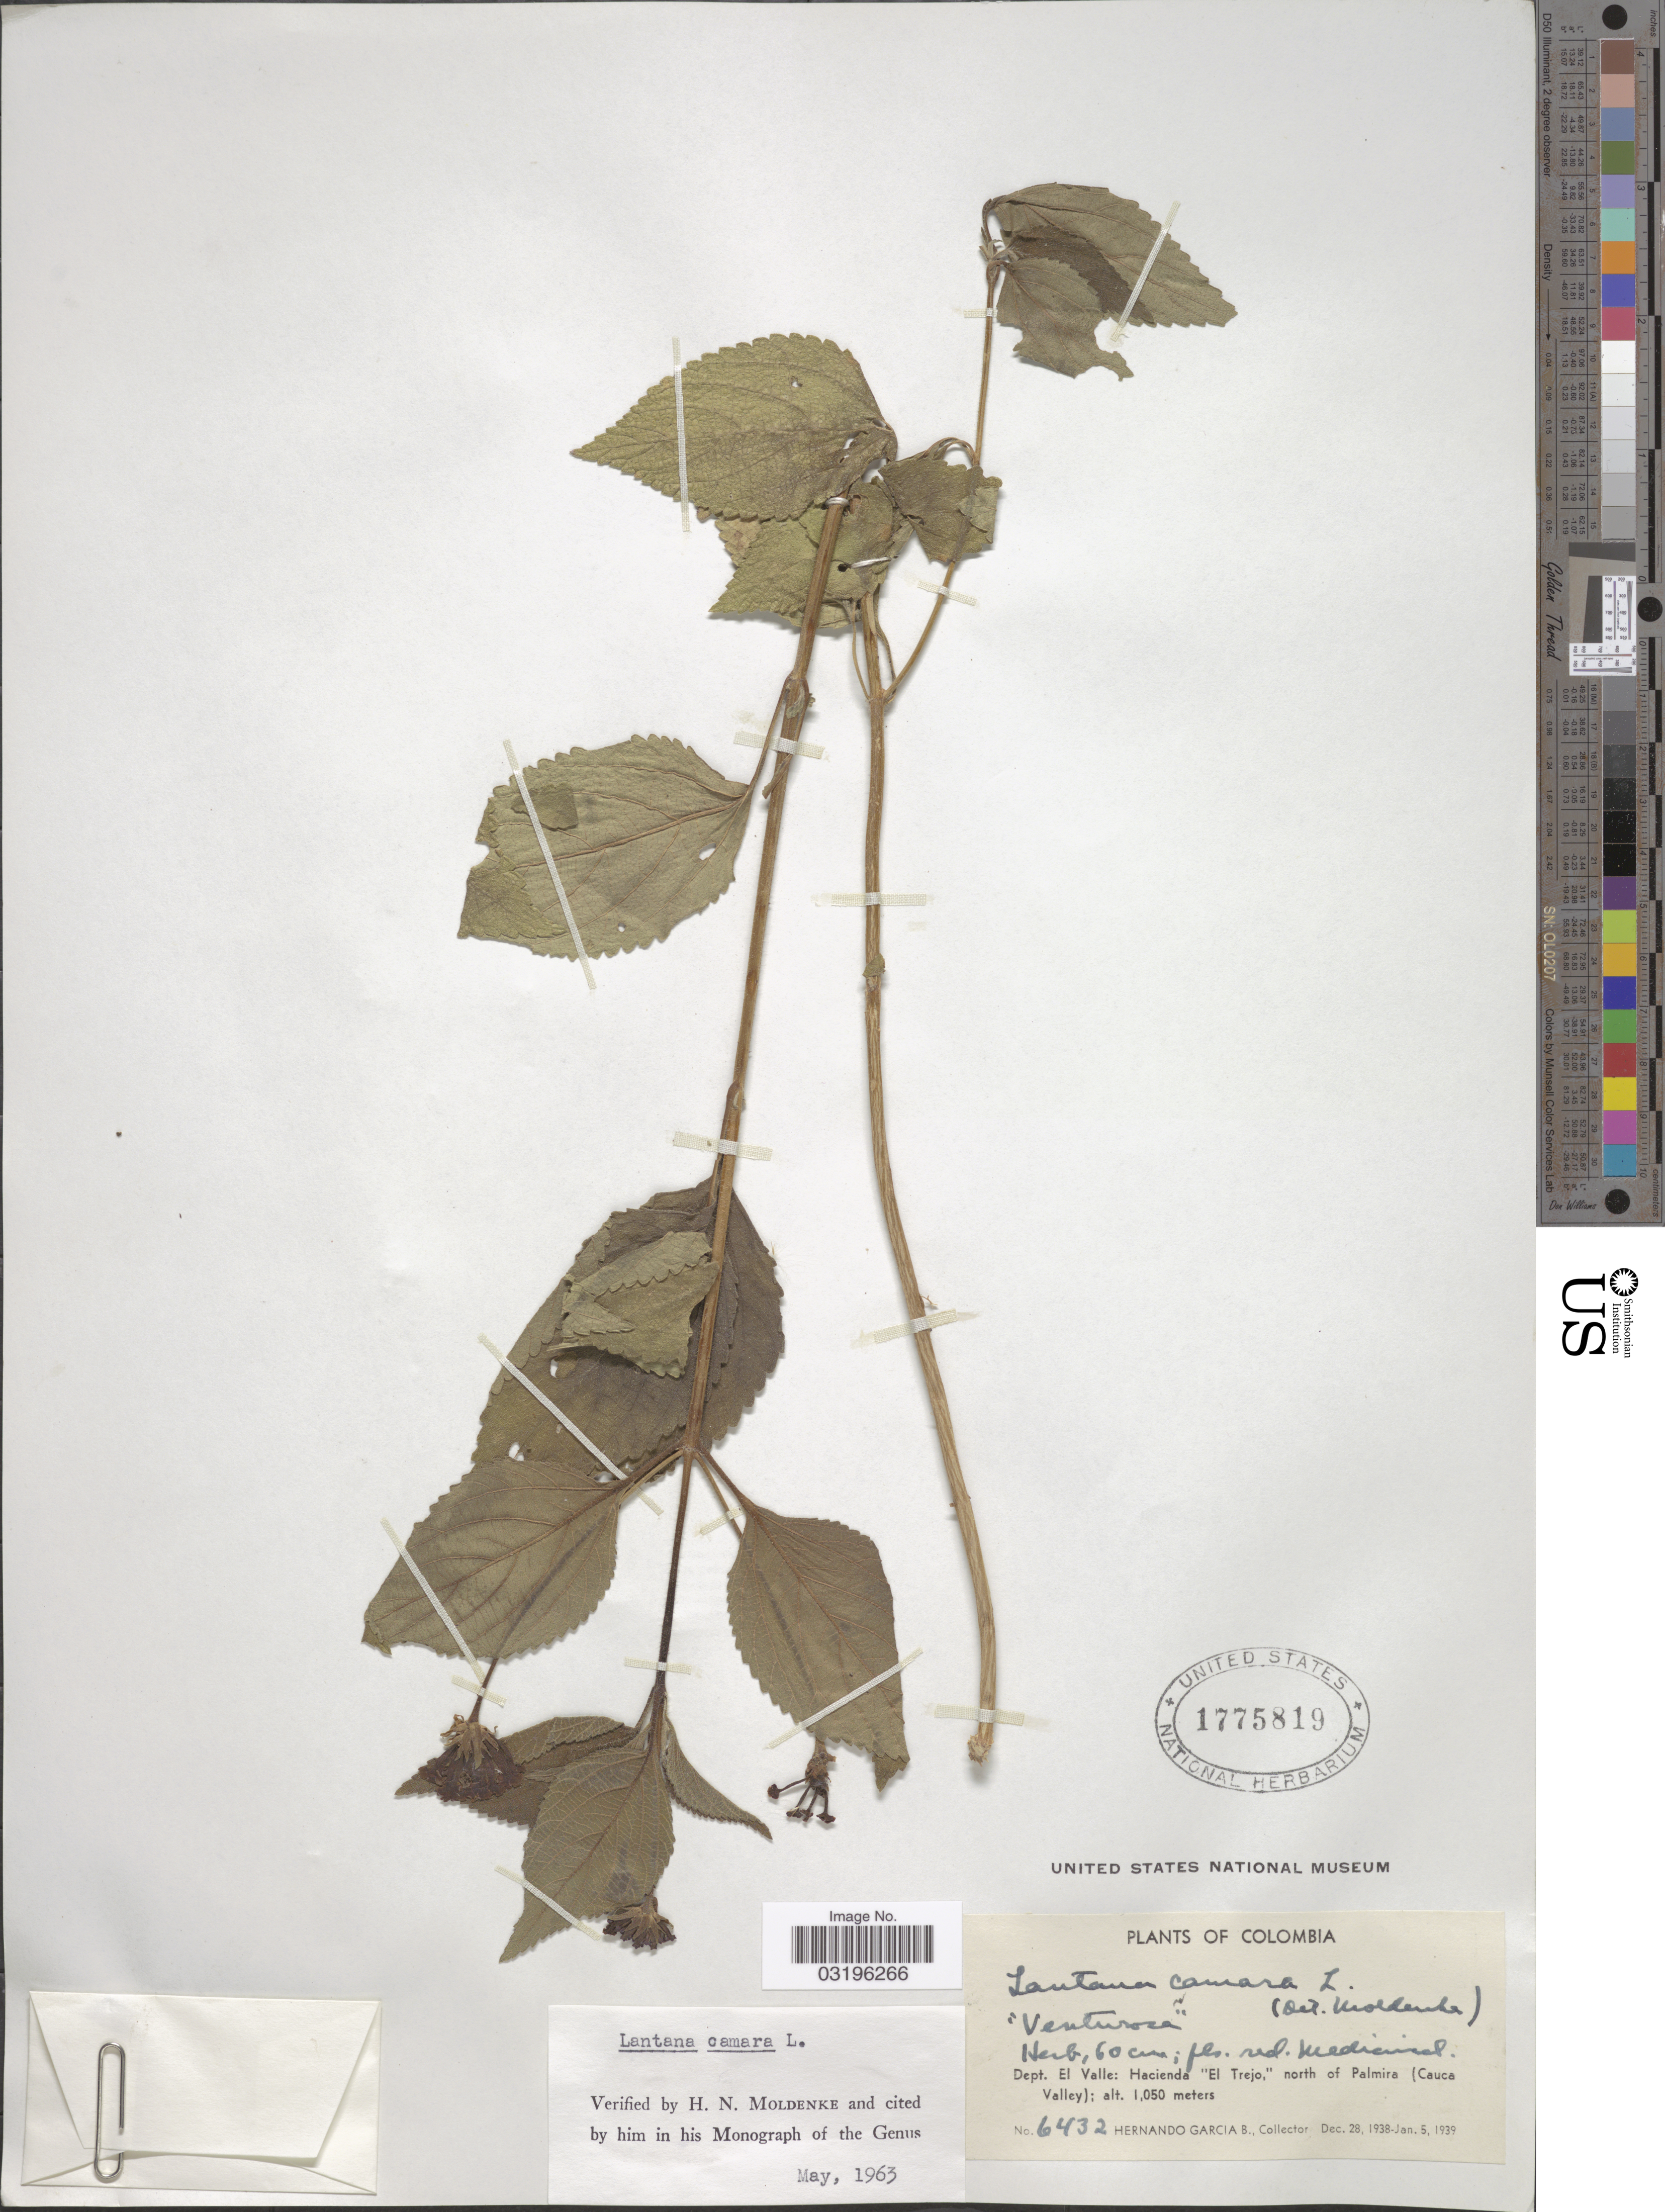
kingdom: Plantae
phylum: Tracheophyta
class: Magnoliopsida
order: Lamiales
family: Verbenaceae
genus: Lantana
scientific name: Lantana camara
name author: L.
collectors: H. García Barriga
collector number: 6432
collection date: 1938-12-28/1939-01-05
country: Colombia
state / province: Valle del Cauca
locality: Dept. El Valle: Hacienda "El Trejo", north of Palmira (Cauca Valley).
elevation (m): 1050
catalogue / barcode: US 1775819